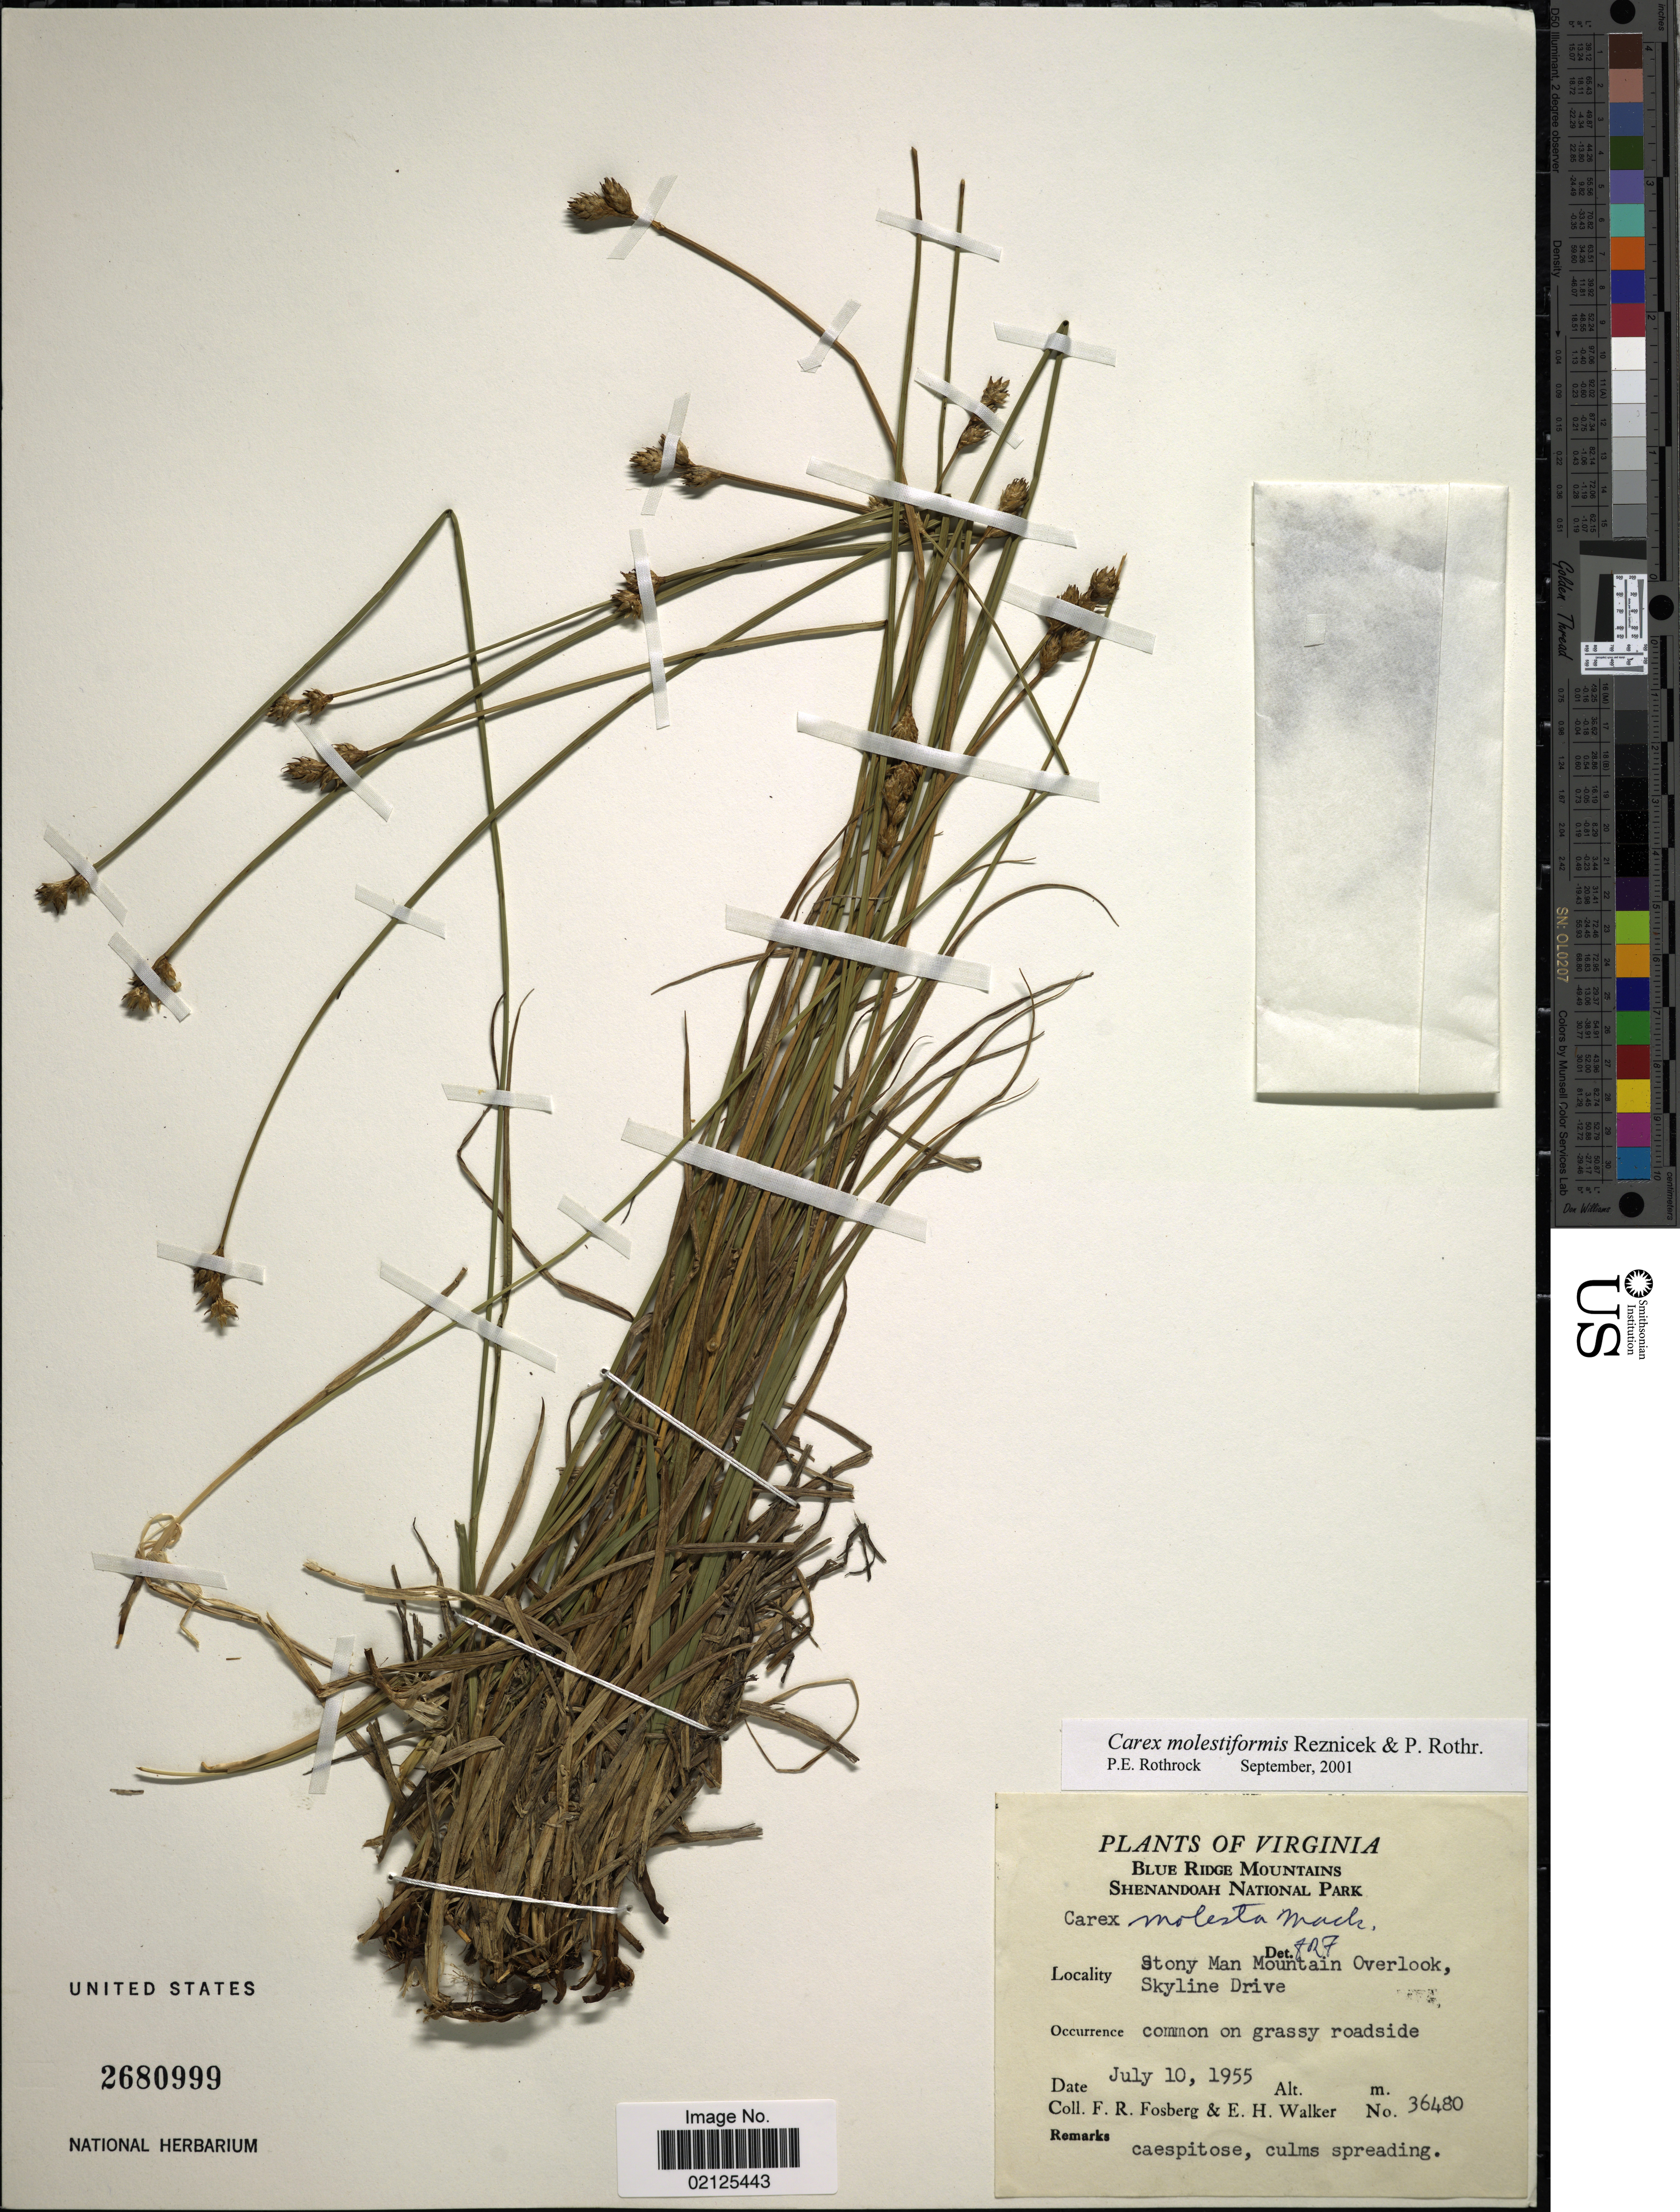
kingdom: Plantae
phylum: Tracheophyta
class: Liliopsida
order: Poales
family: Cyperaceae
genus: Carex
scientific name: Carex molestiformis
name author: Reznicek & P. Rothr.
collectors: F. R. Fosberg & E. H. Walker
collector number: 36480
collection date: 1955-07-10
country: United States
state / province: Virginia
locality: Blue Ridge Mountains, Shenandoah National Park, Stonty Man Mountain Overlook, Skyline Drive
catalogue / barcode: US 2680999